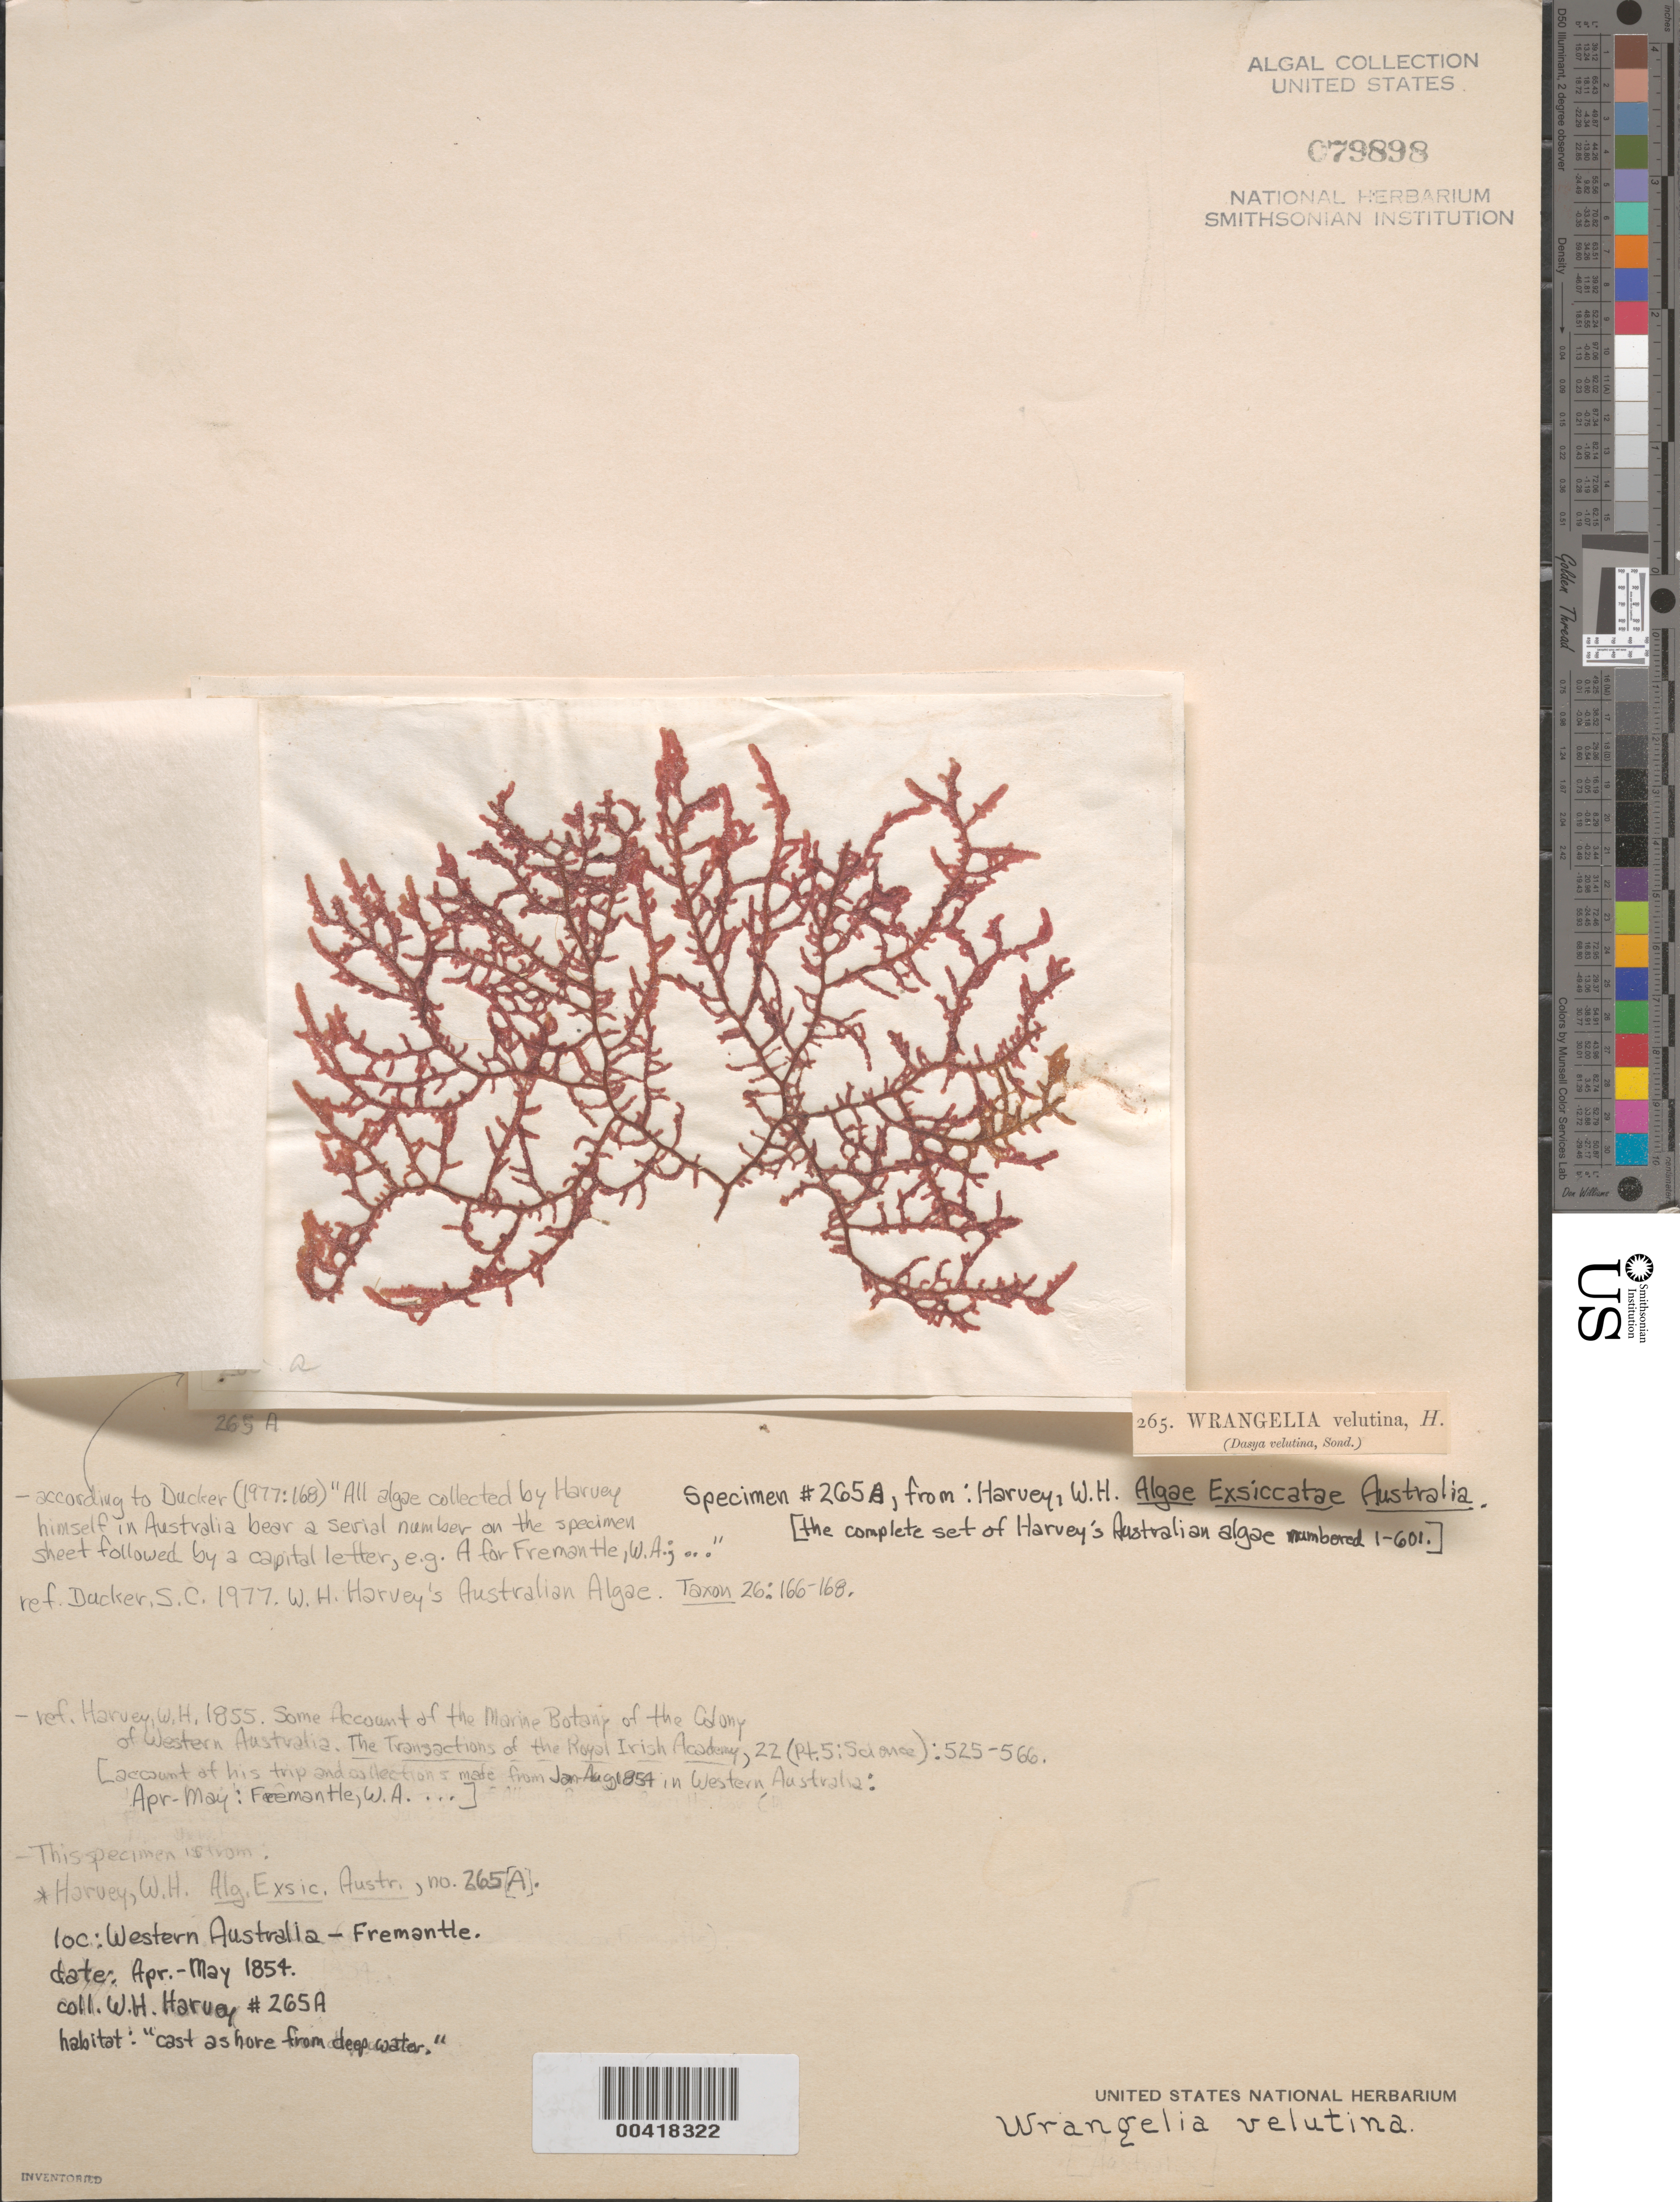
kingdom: Plantae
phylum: Rhodophyta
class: Florideophyceae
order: Ceramiales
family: Wrangeliaceae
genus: Wrangelia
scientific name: Wrangelia velutina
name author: (O.G. Sond.) Harv.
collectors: W. Harvey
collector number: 265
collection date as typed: Apr 1854 TO -- May 1854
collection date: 1854-04/1854-05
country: Australia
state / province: Western Australia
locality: Fremantle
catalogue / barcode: US 79898